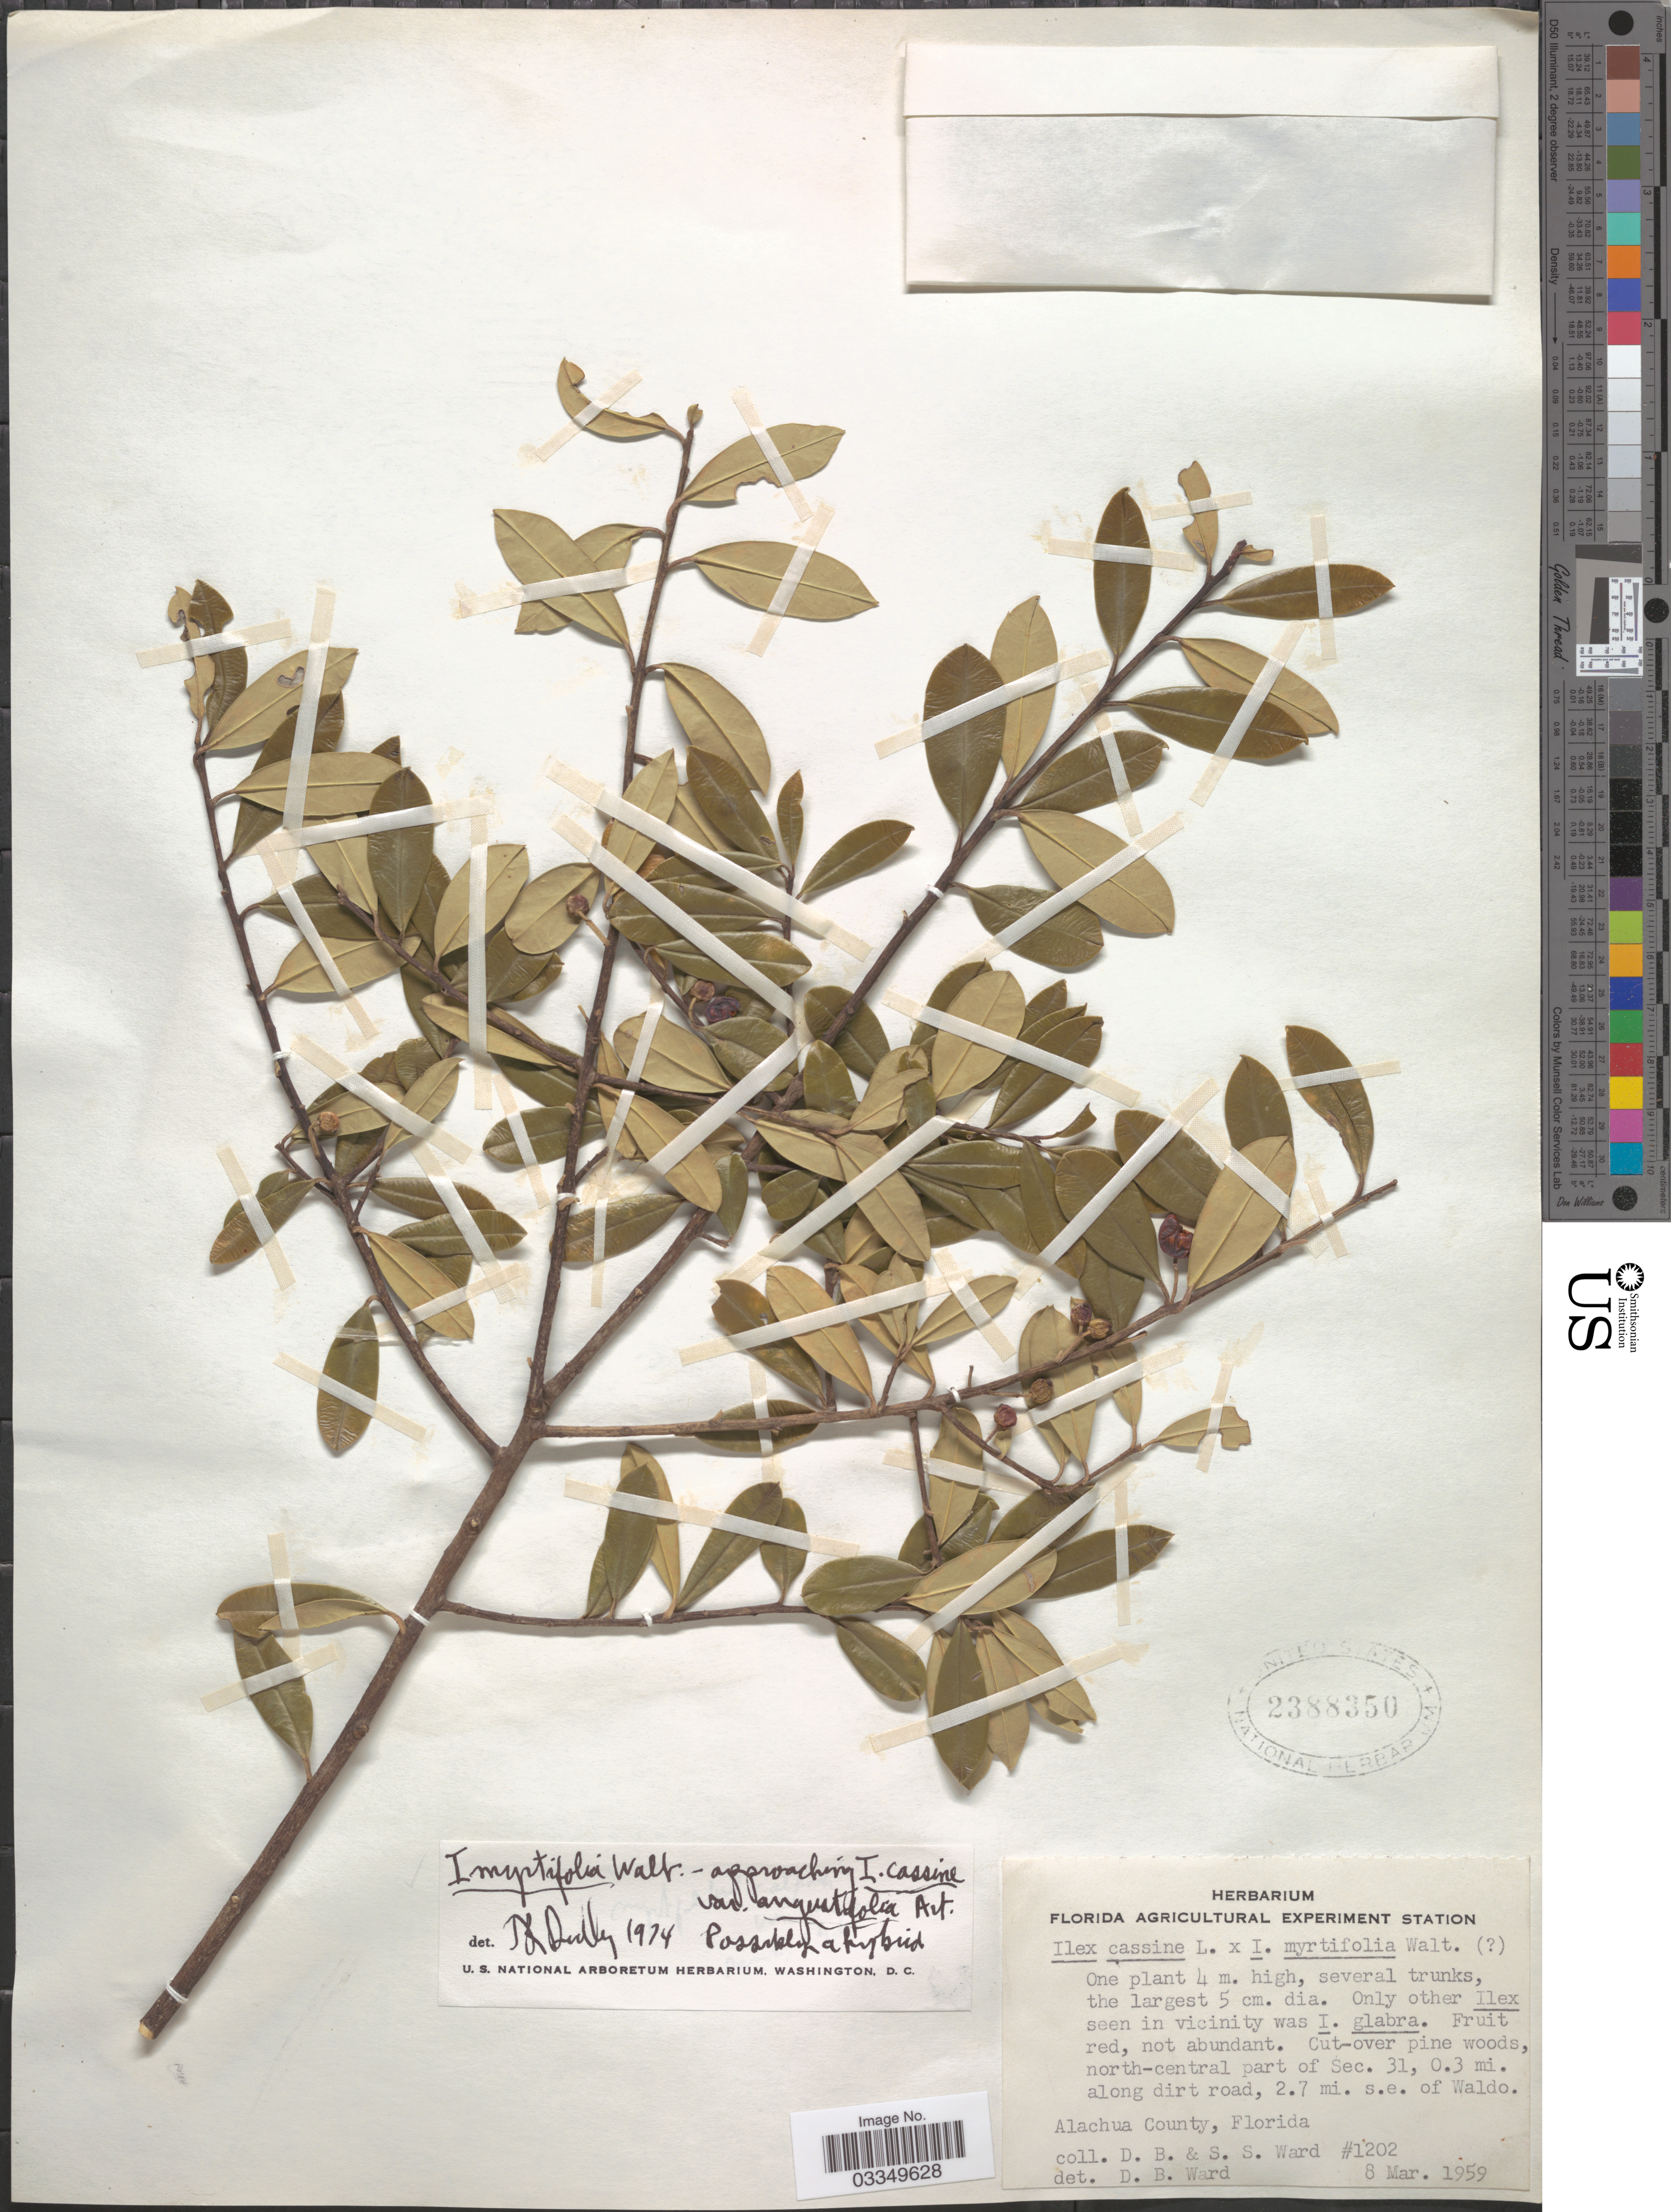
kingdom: Plantae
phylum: Tracheophyta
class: Magnoliopsida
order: Aquifoliales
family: Aquifoliaceae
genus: Ilex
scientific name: Ilex cassine x I. myrtifolia Walter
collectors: D. B. Ward & S. S. Ward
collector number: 1202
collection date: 1959-03-08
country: United States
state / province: Florida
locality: North-central part of Sec. 31, 0.3 mi. along dirt road, 2.7 mi. s.e. of Waldo. Alachua County.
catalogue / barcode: US 2388350